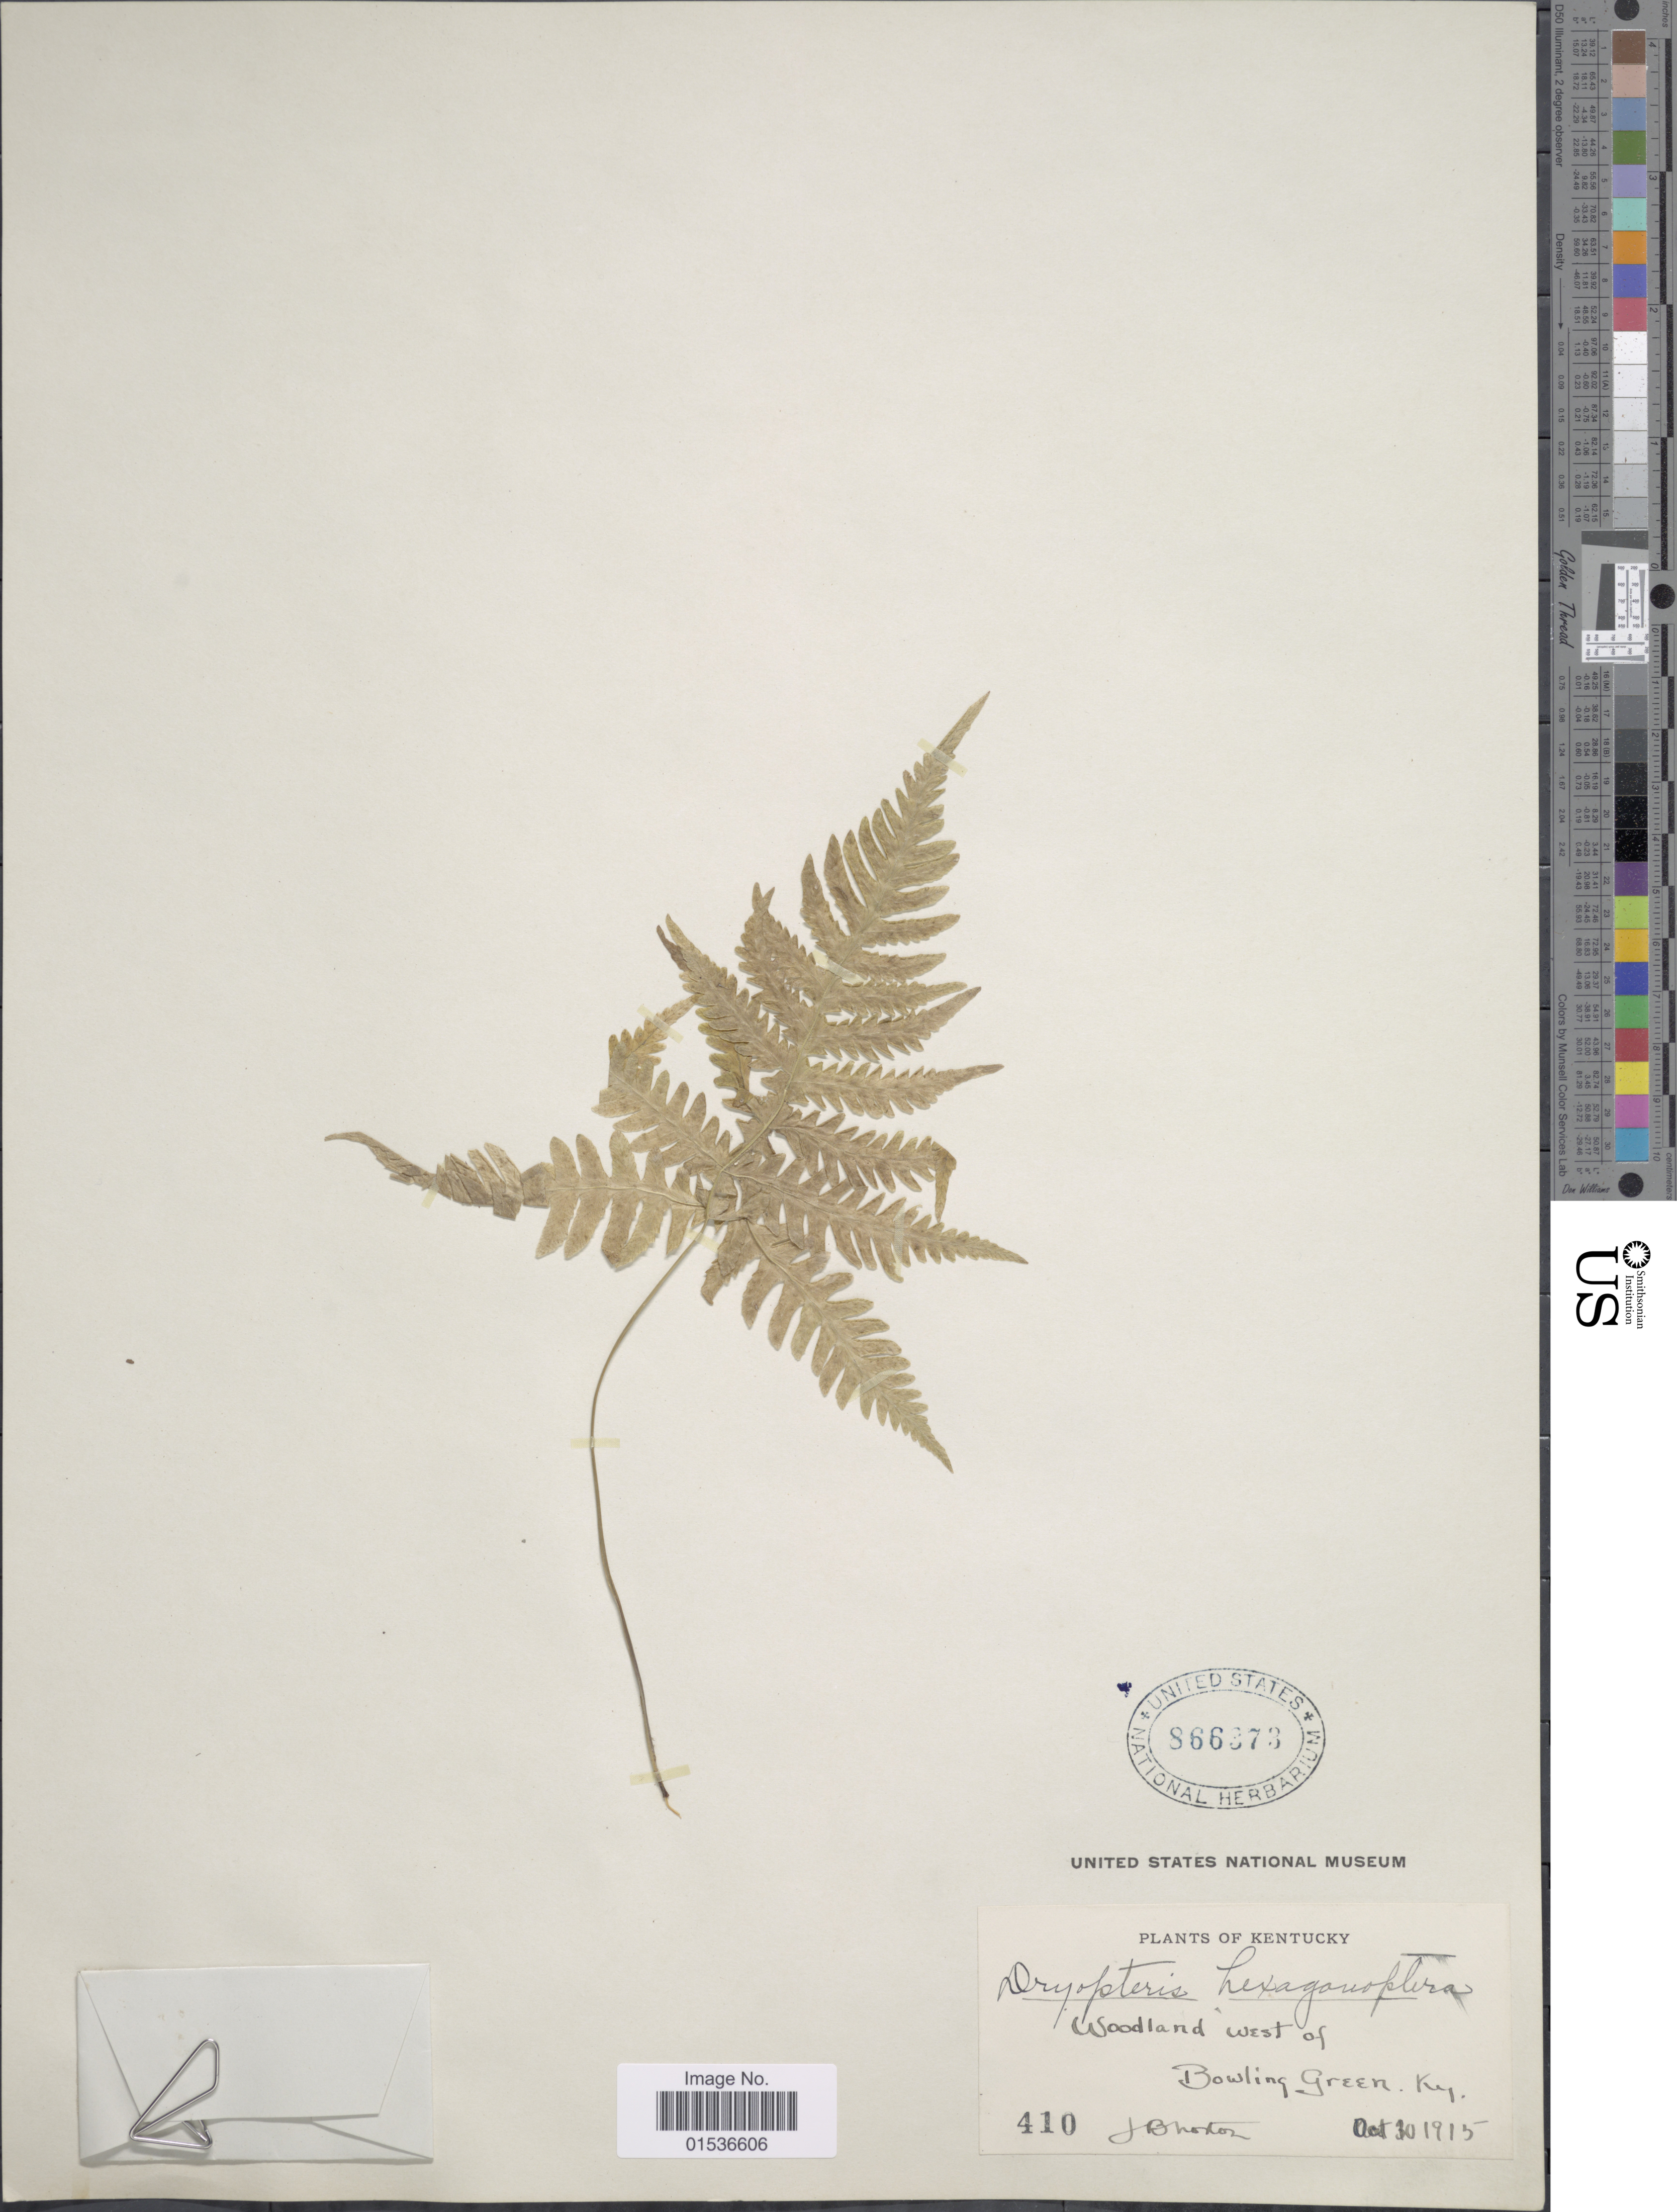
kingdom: Plantae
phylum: Tracheophyta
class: Polypodiopsida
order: Polypodiales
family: Thelypteridaceae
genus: Phegopteris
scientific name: Phegopteris hexagonoptera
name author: (Michx.) Fée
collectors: J. Norton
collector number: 410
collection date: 1915-10-30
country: United States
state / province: Kentucky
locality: Kentucky, Woodland west of Bowling Green Ky.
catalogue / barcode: US 866373